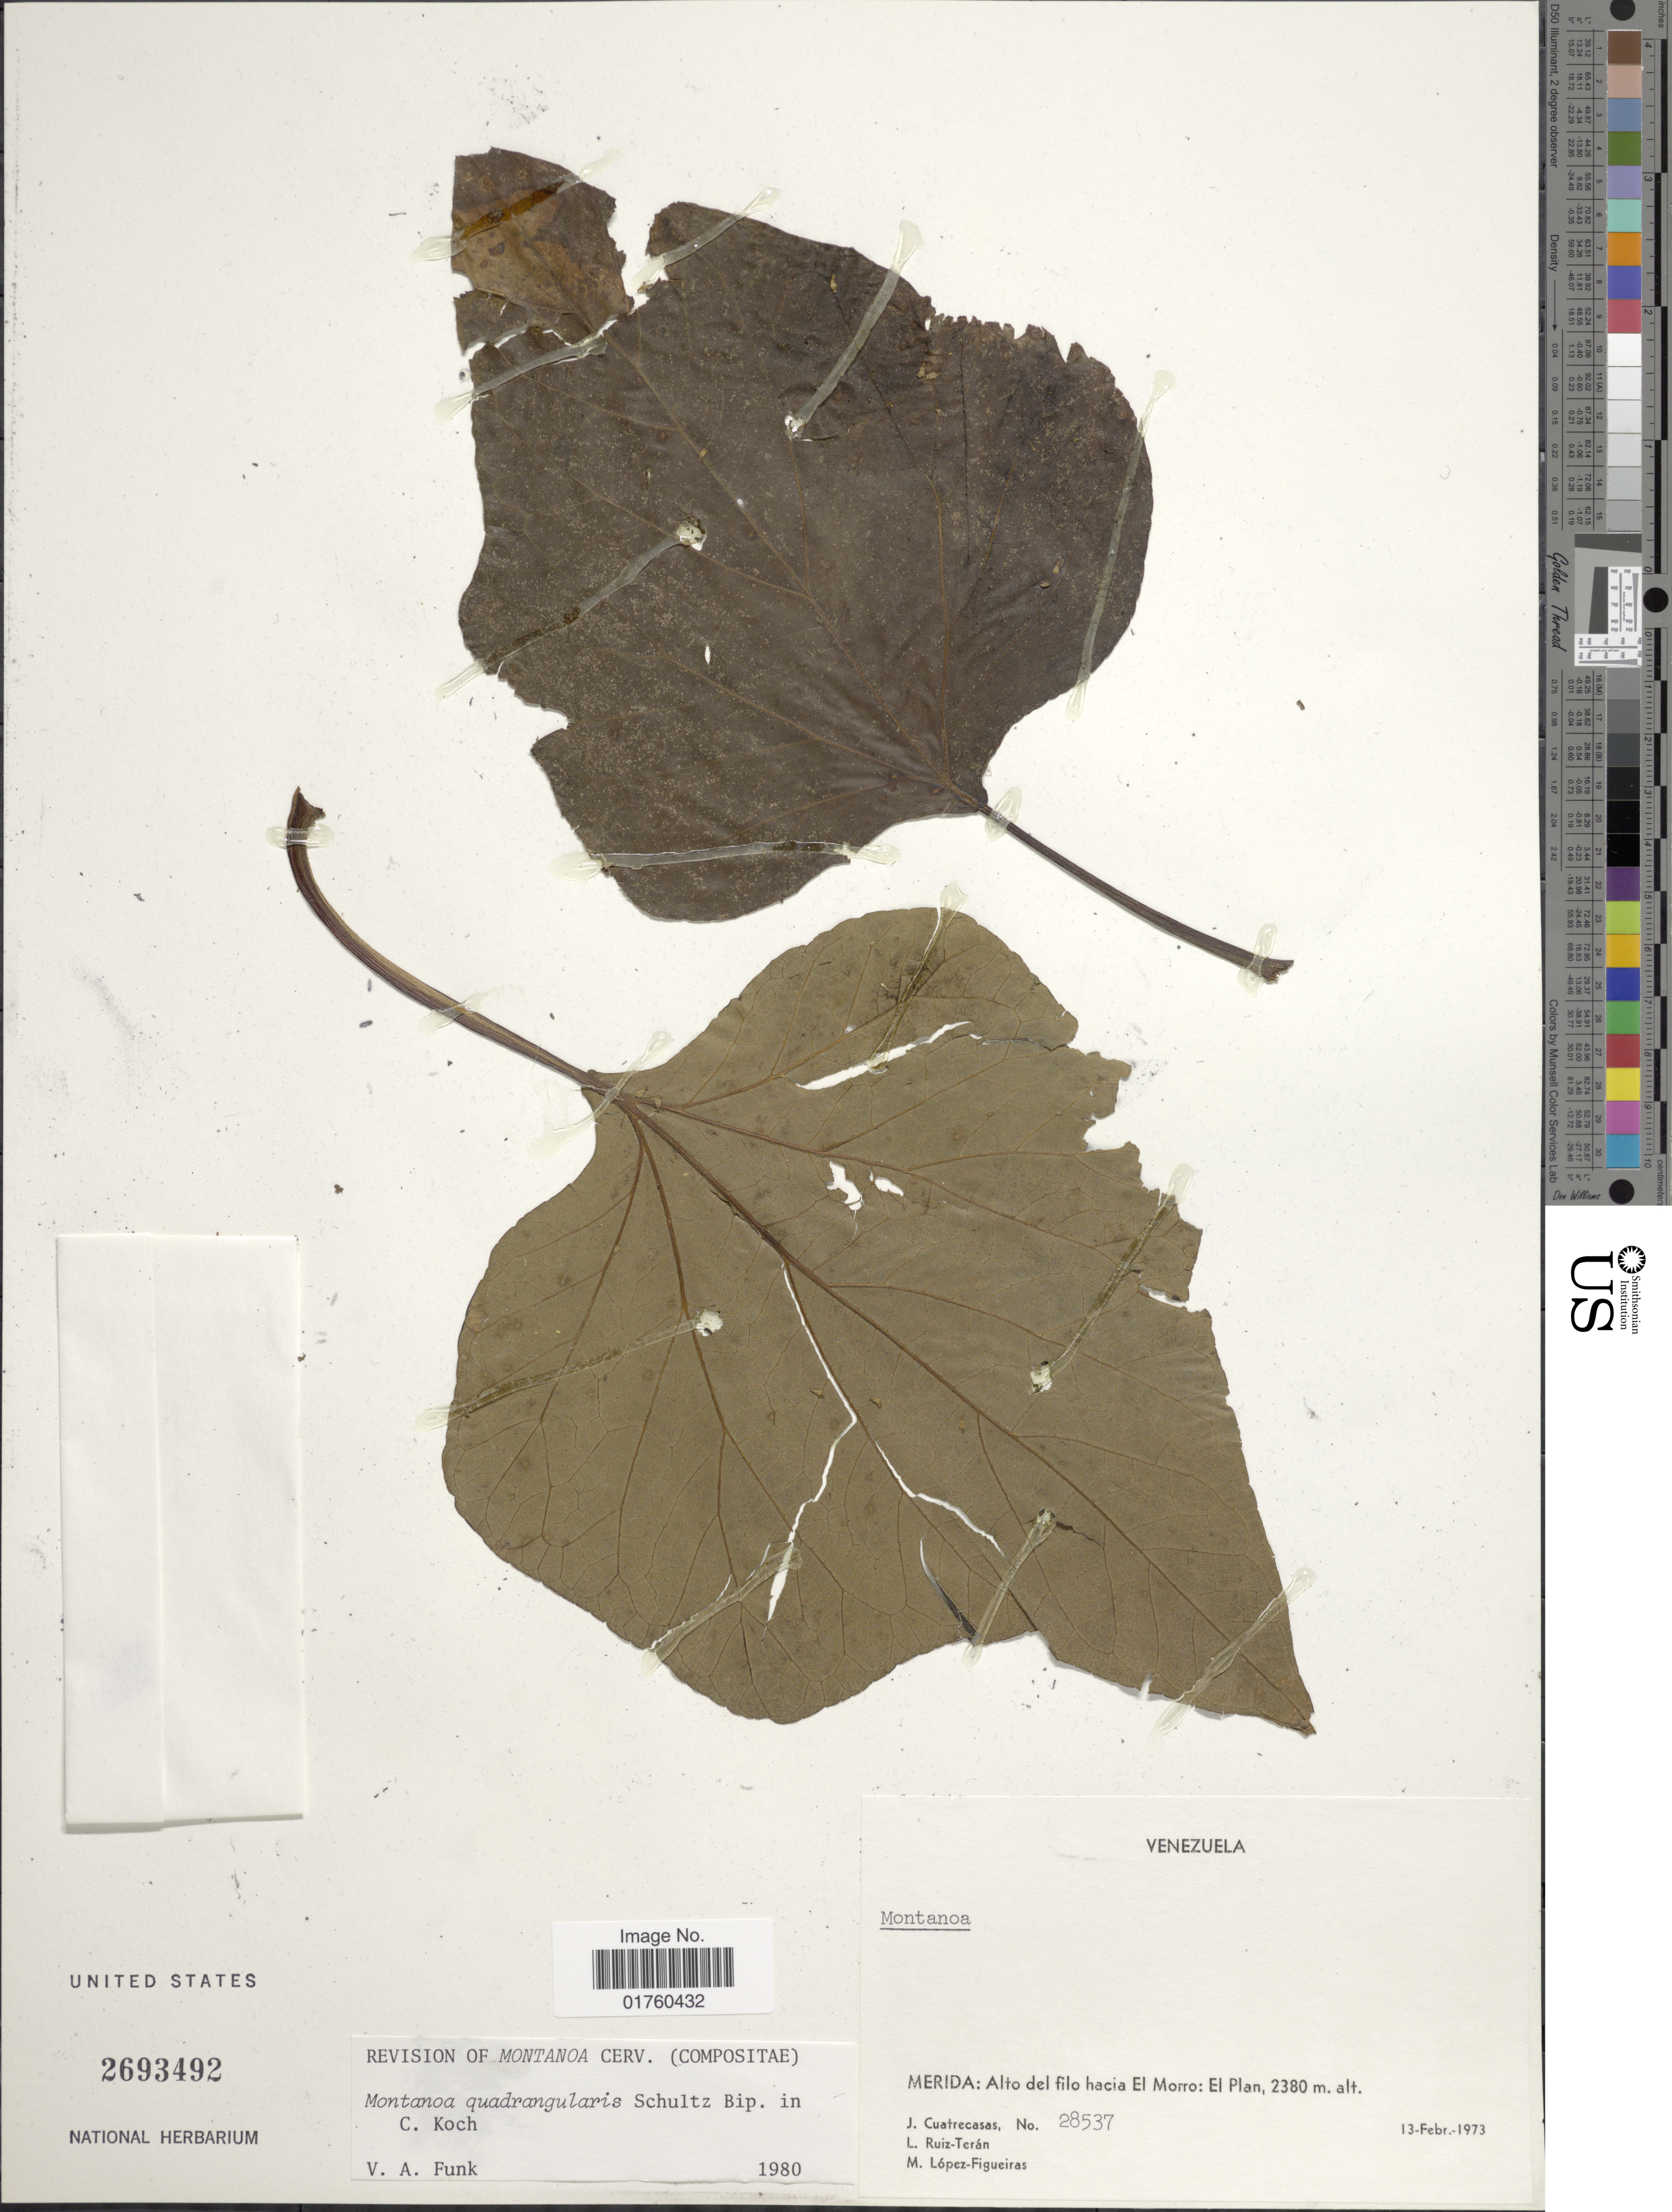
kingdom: Plantae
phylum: Tracheophyta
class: Magnoliopsida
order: Asterales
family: Asteraceae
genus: Montanoa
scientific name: Montanoa quadrangularis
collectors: J. Cuatrecasas, L. E. Ruíz-Terán & M. Lopéz-F.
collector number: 28537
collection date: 1973-02-13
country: Venezuela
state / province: Mérida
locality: Alto del filo hacia El Morro: El Pan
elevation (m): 2380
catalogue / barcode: US 2693492